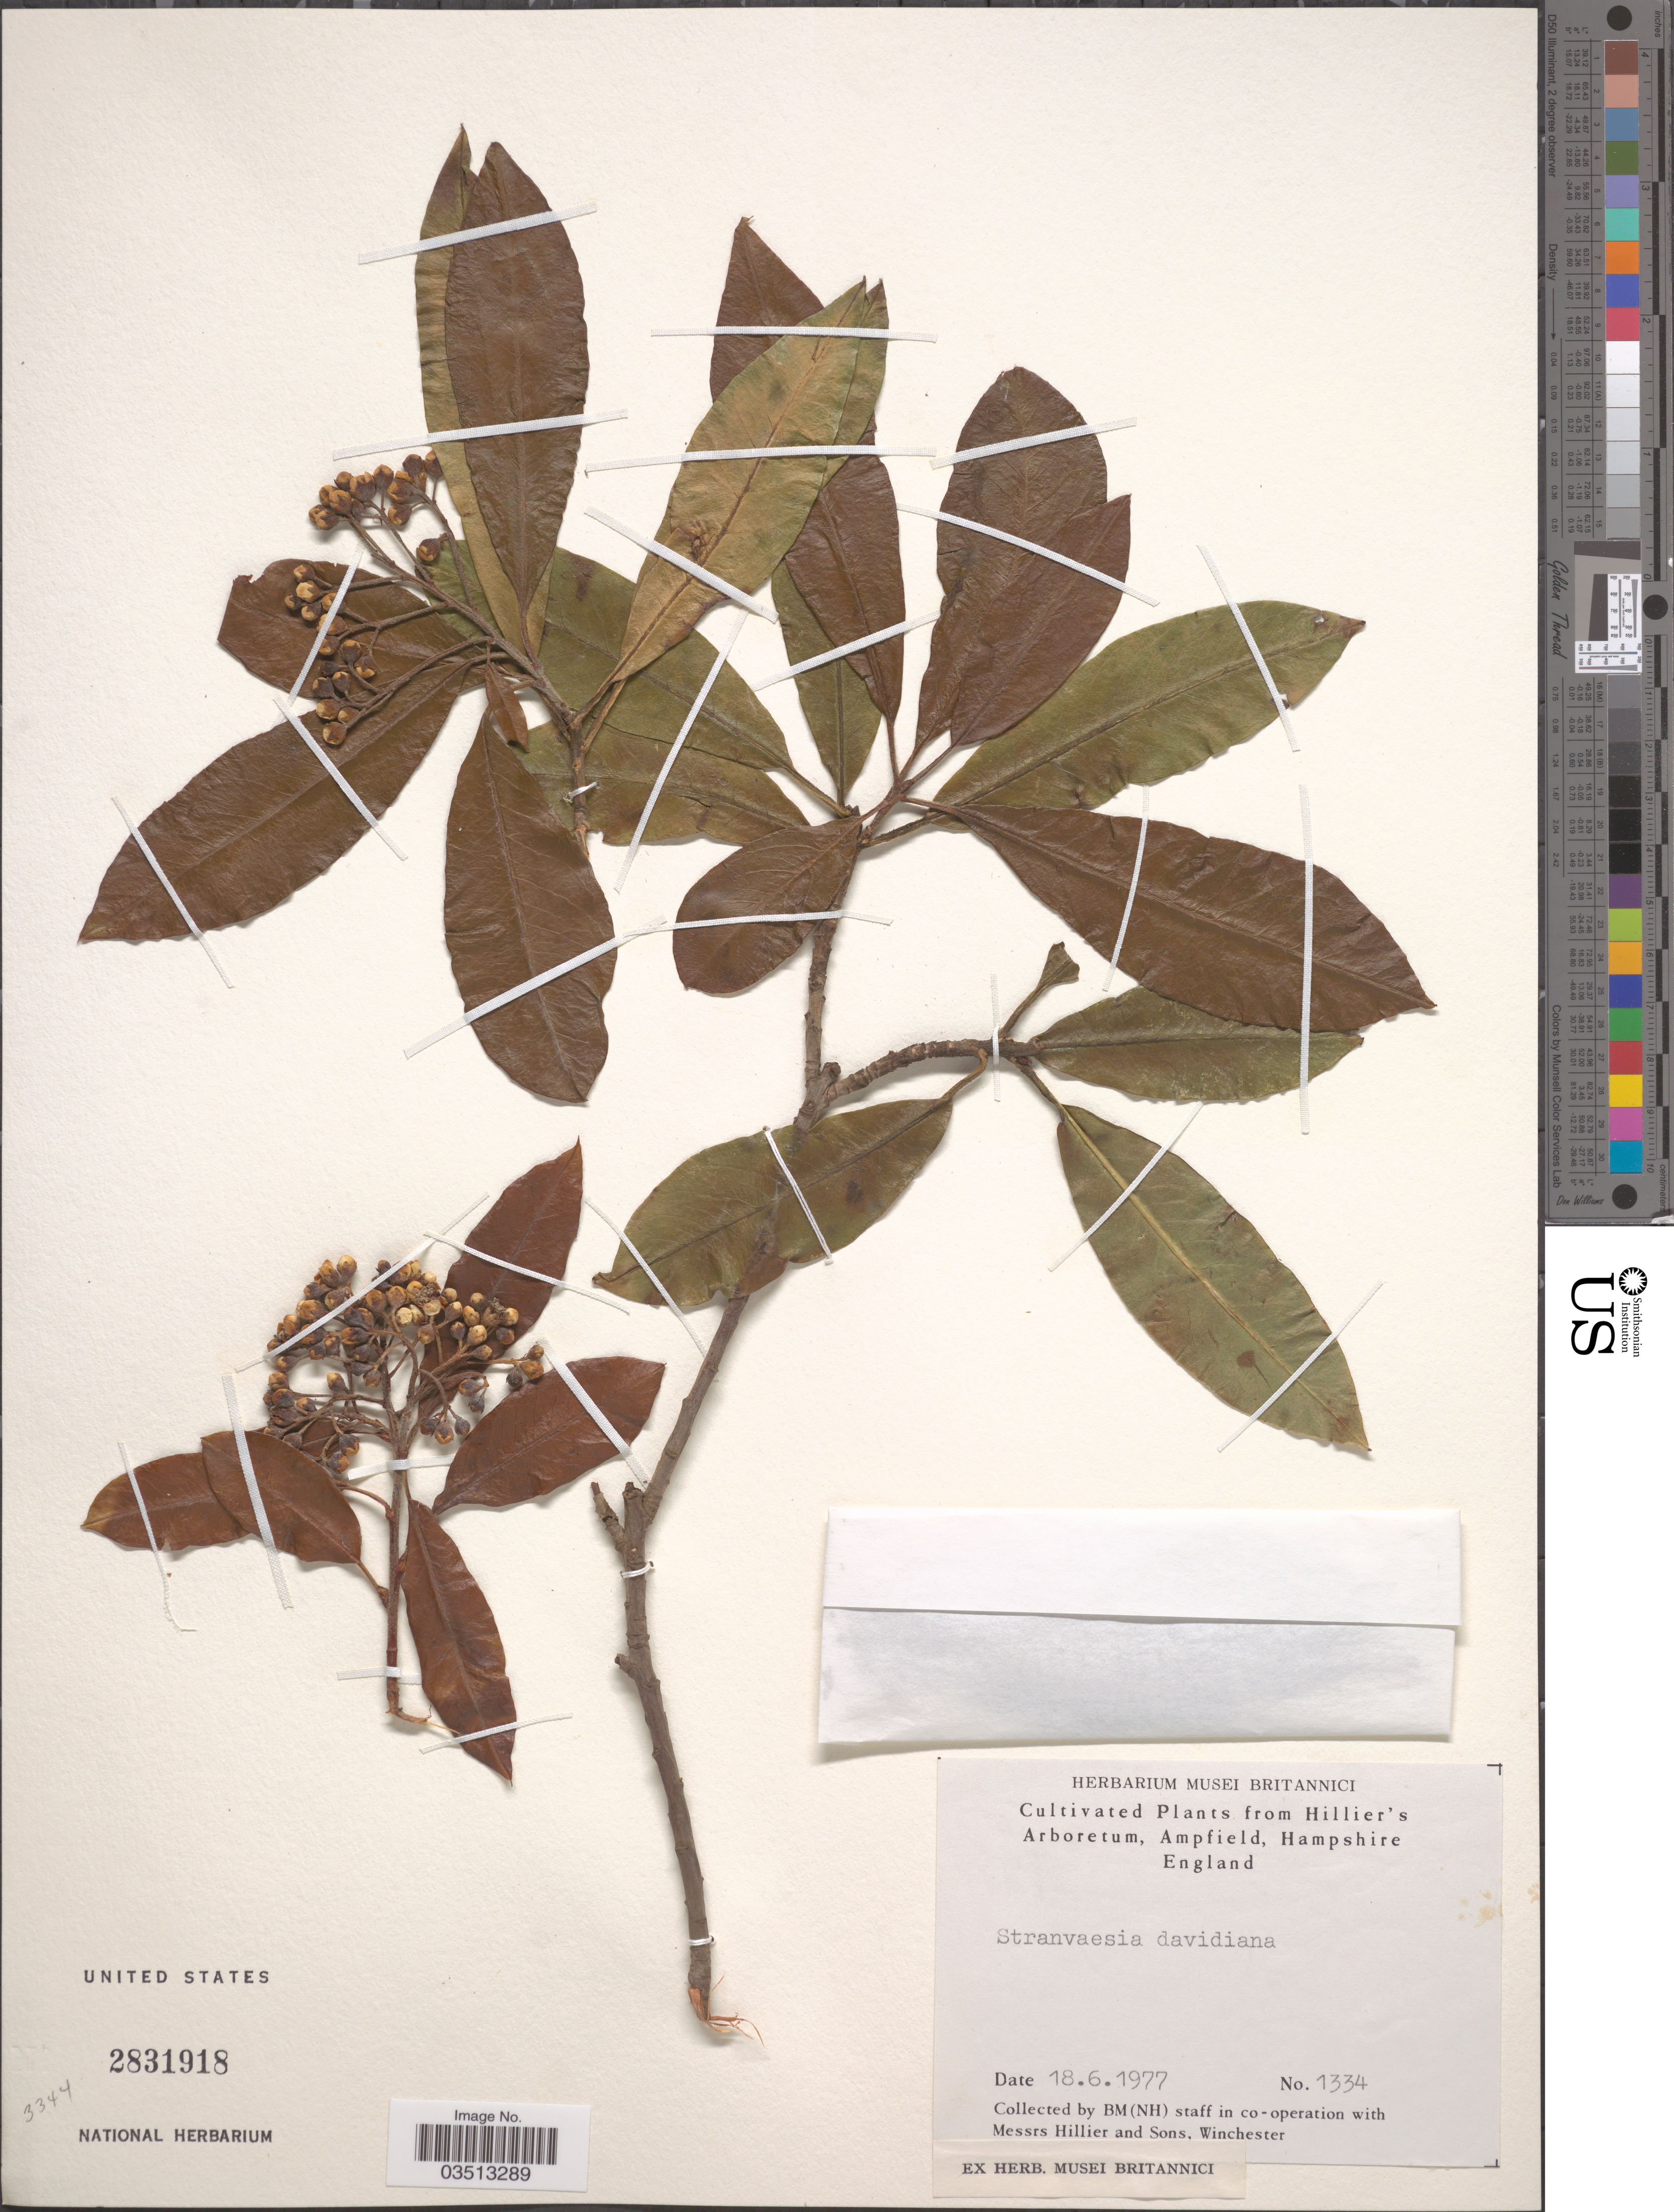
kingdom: Plantae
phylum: Tracheophyta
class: Magnoliopsida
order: Rosales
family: Rosaceae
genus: Stranvaesia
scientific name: Stranvaesia davidiana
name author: Decne.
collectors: BM (NH) Staff & M. Hillier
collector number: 1334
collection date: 1977-06-18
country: United Kingdom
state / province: England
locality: Hillier's Arboretum, Ampfield, Hampshire.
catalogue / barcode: US 2831918